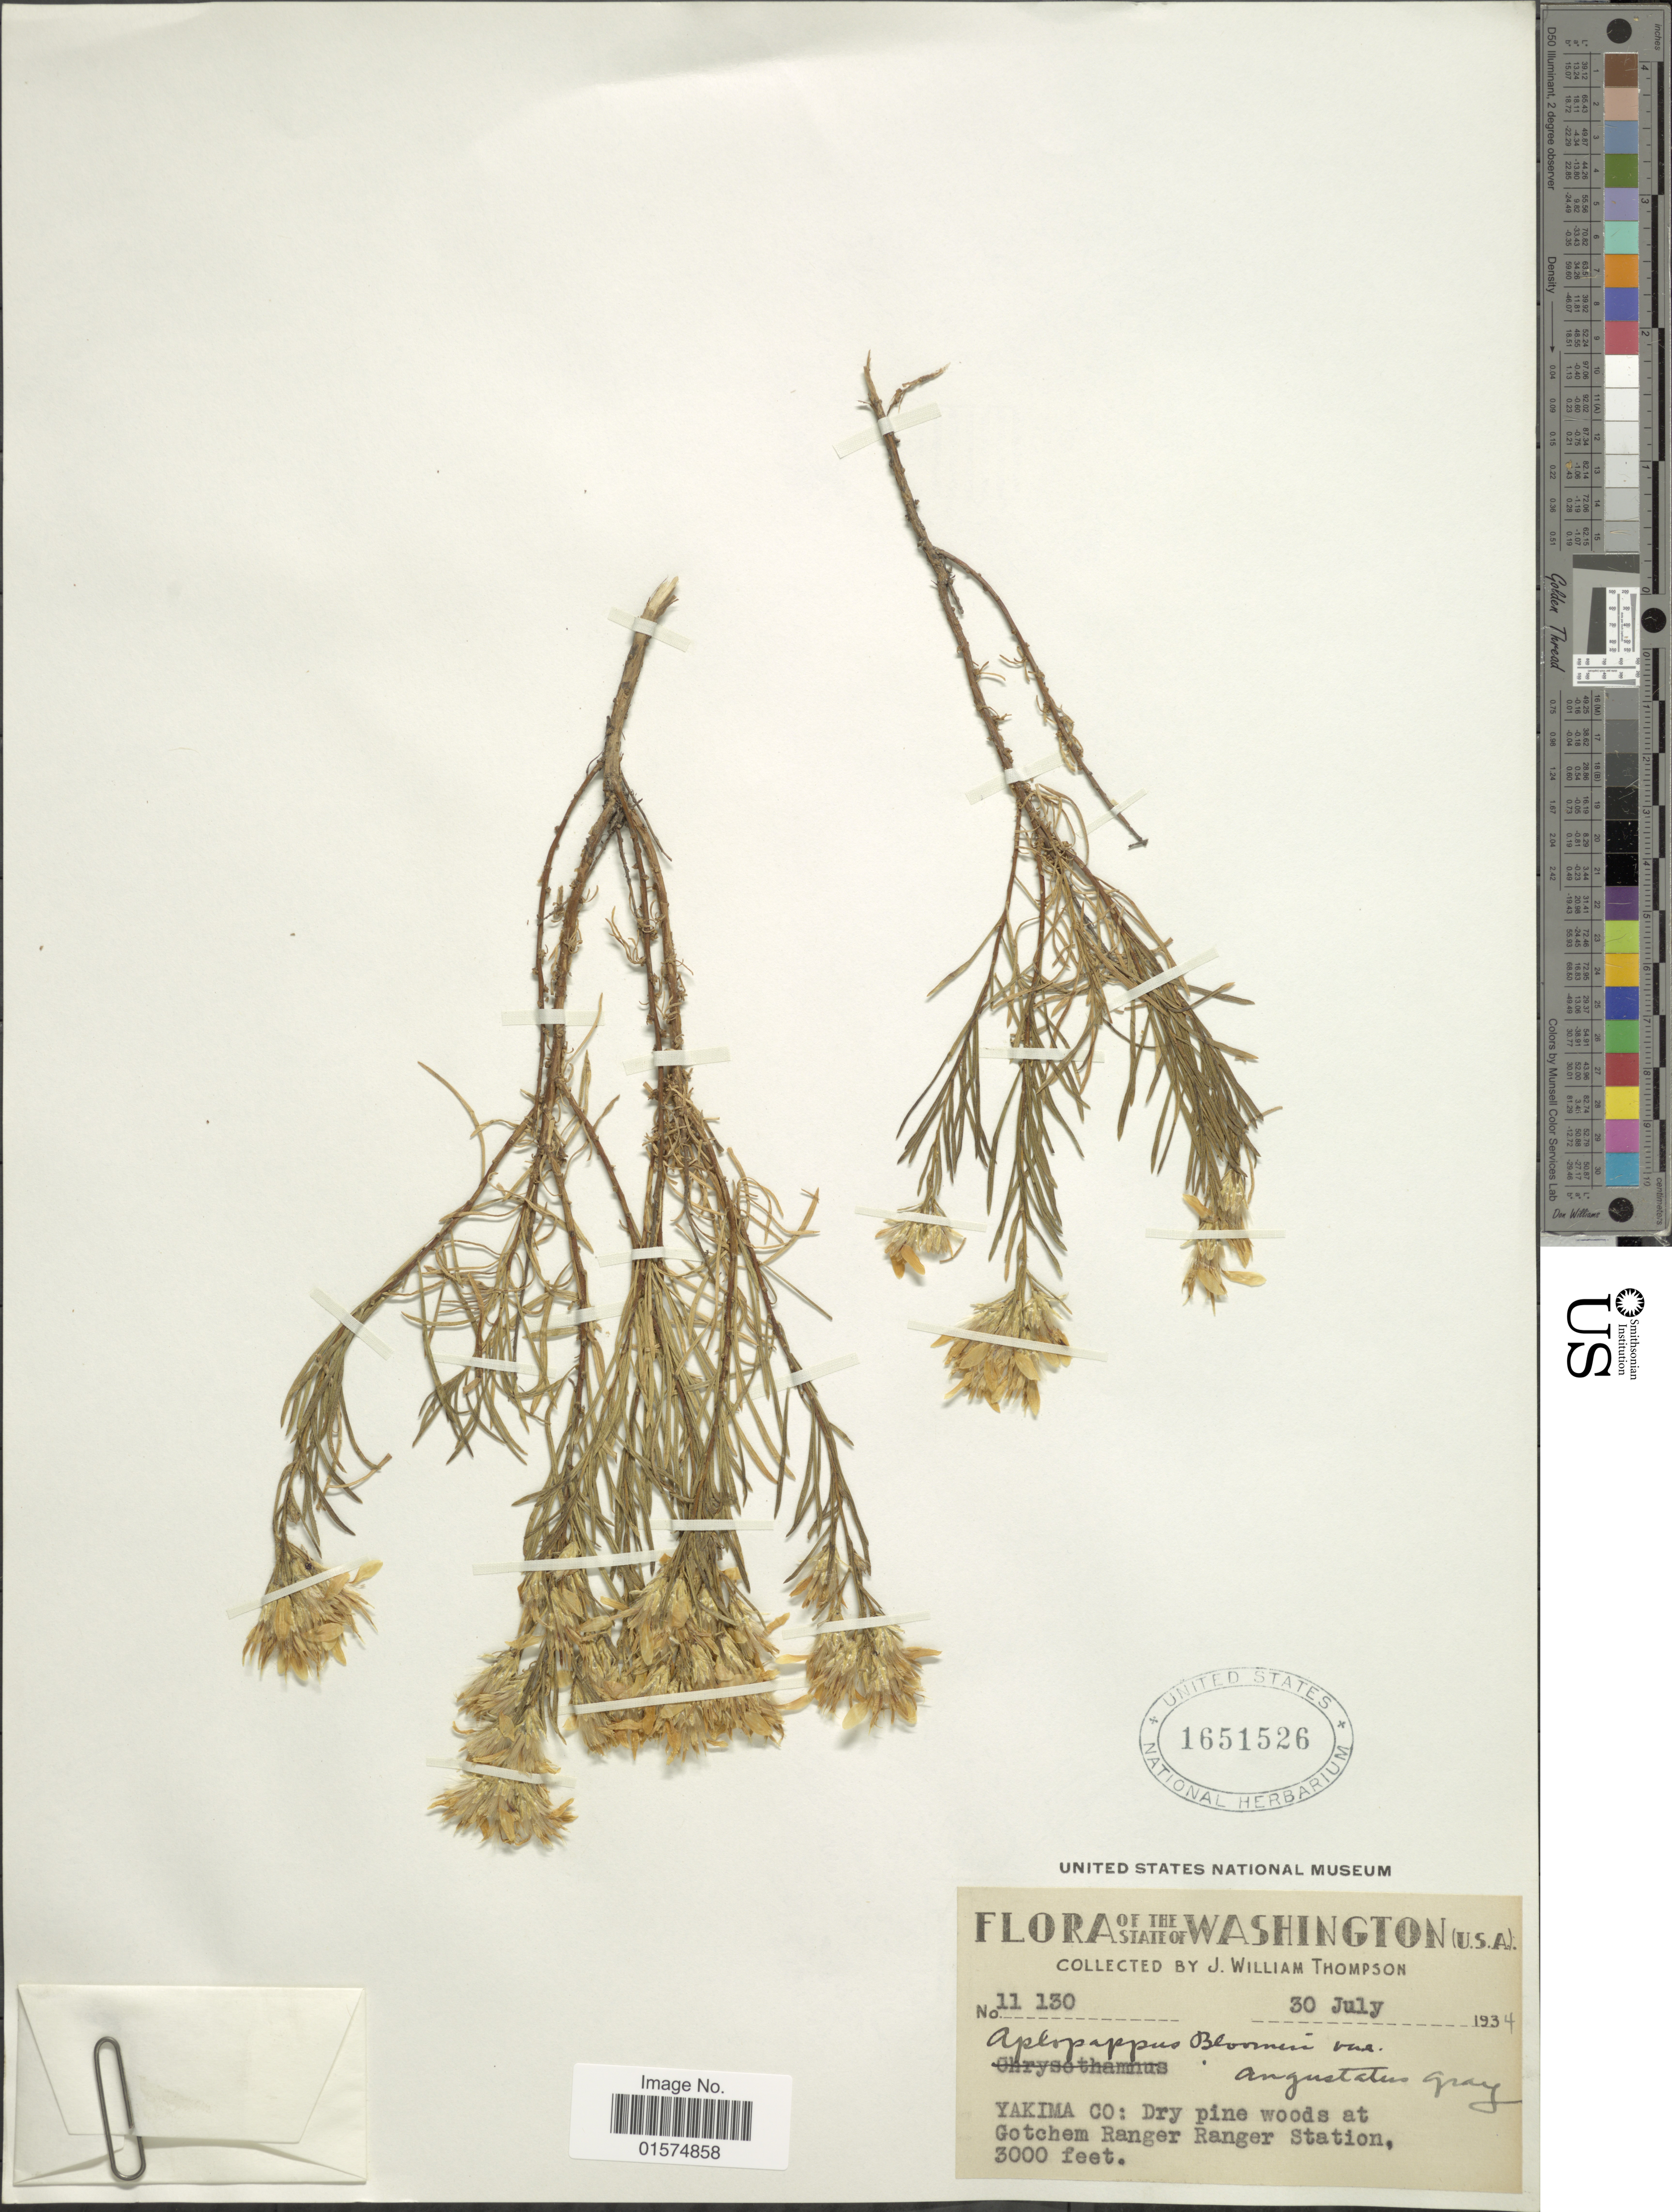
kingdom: Plantae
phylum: Tracheophyta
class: Magnoliopsida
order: Asterales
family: Asteraceae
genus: Ericameria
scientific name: Ericameria bloomeri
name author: (A. Gray) J.F. Macbr.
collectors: J. W. Thompson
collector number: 11130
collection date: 1934-07-30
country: United States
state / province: Washington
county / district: Yakima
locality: Yakima Co: Gotchem Ranger Ranger Station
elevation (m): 914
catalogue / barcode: US 1651526